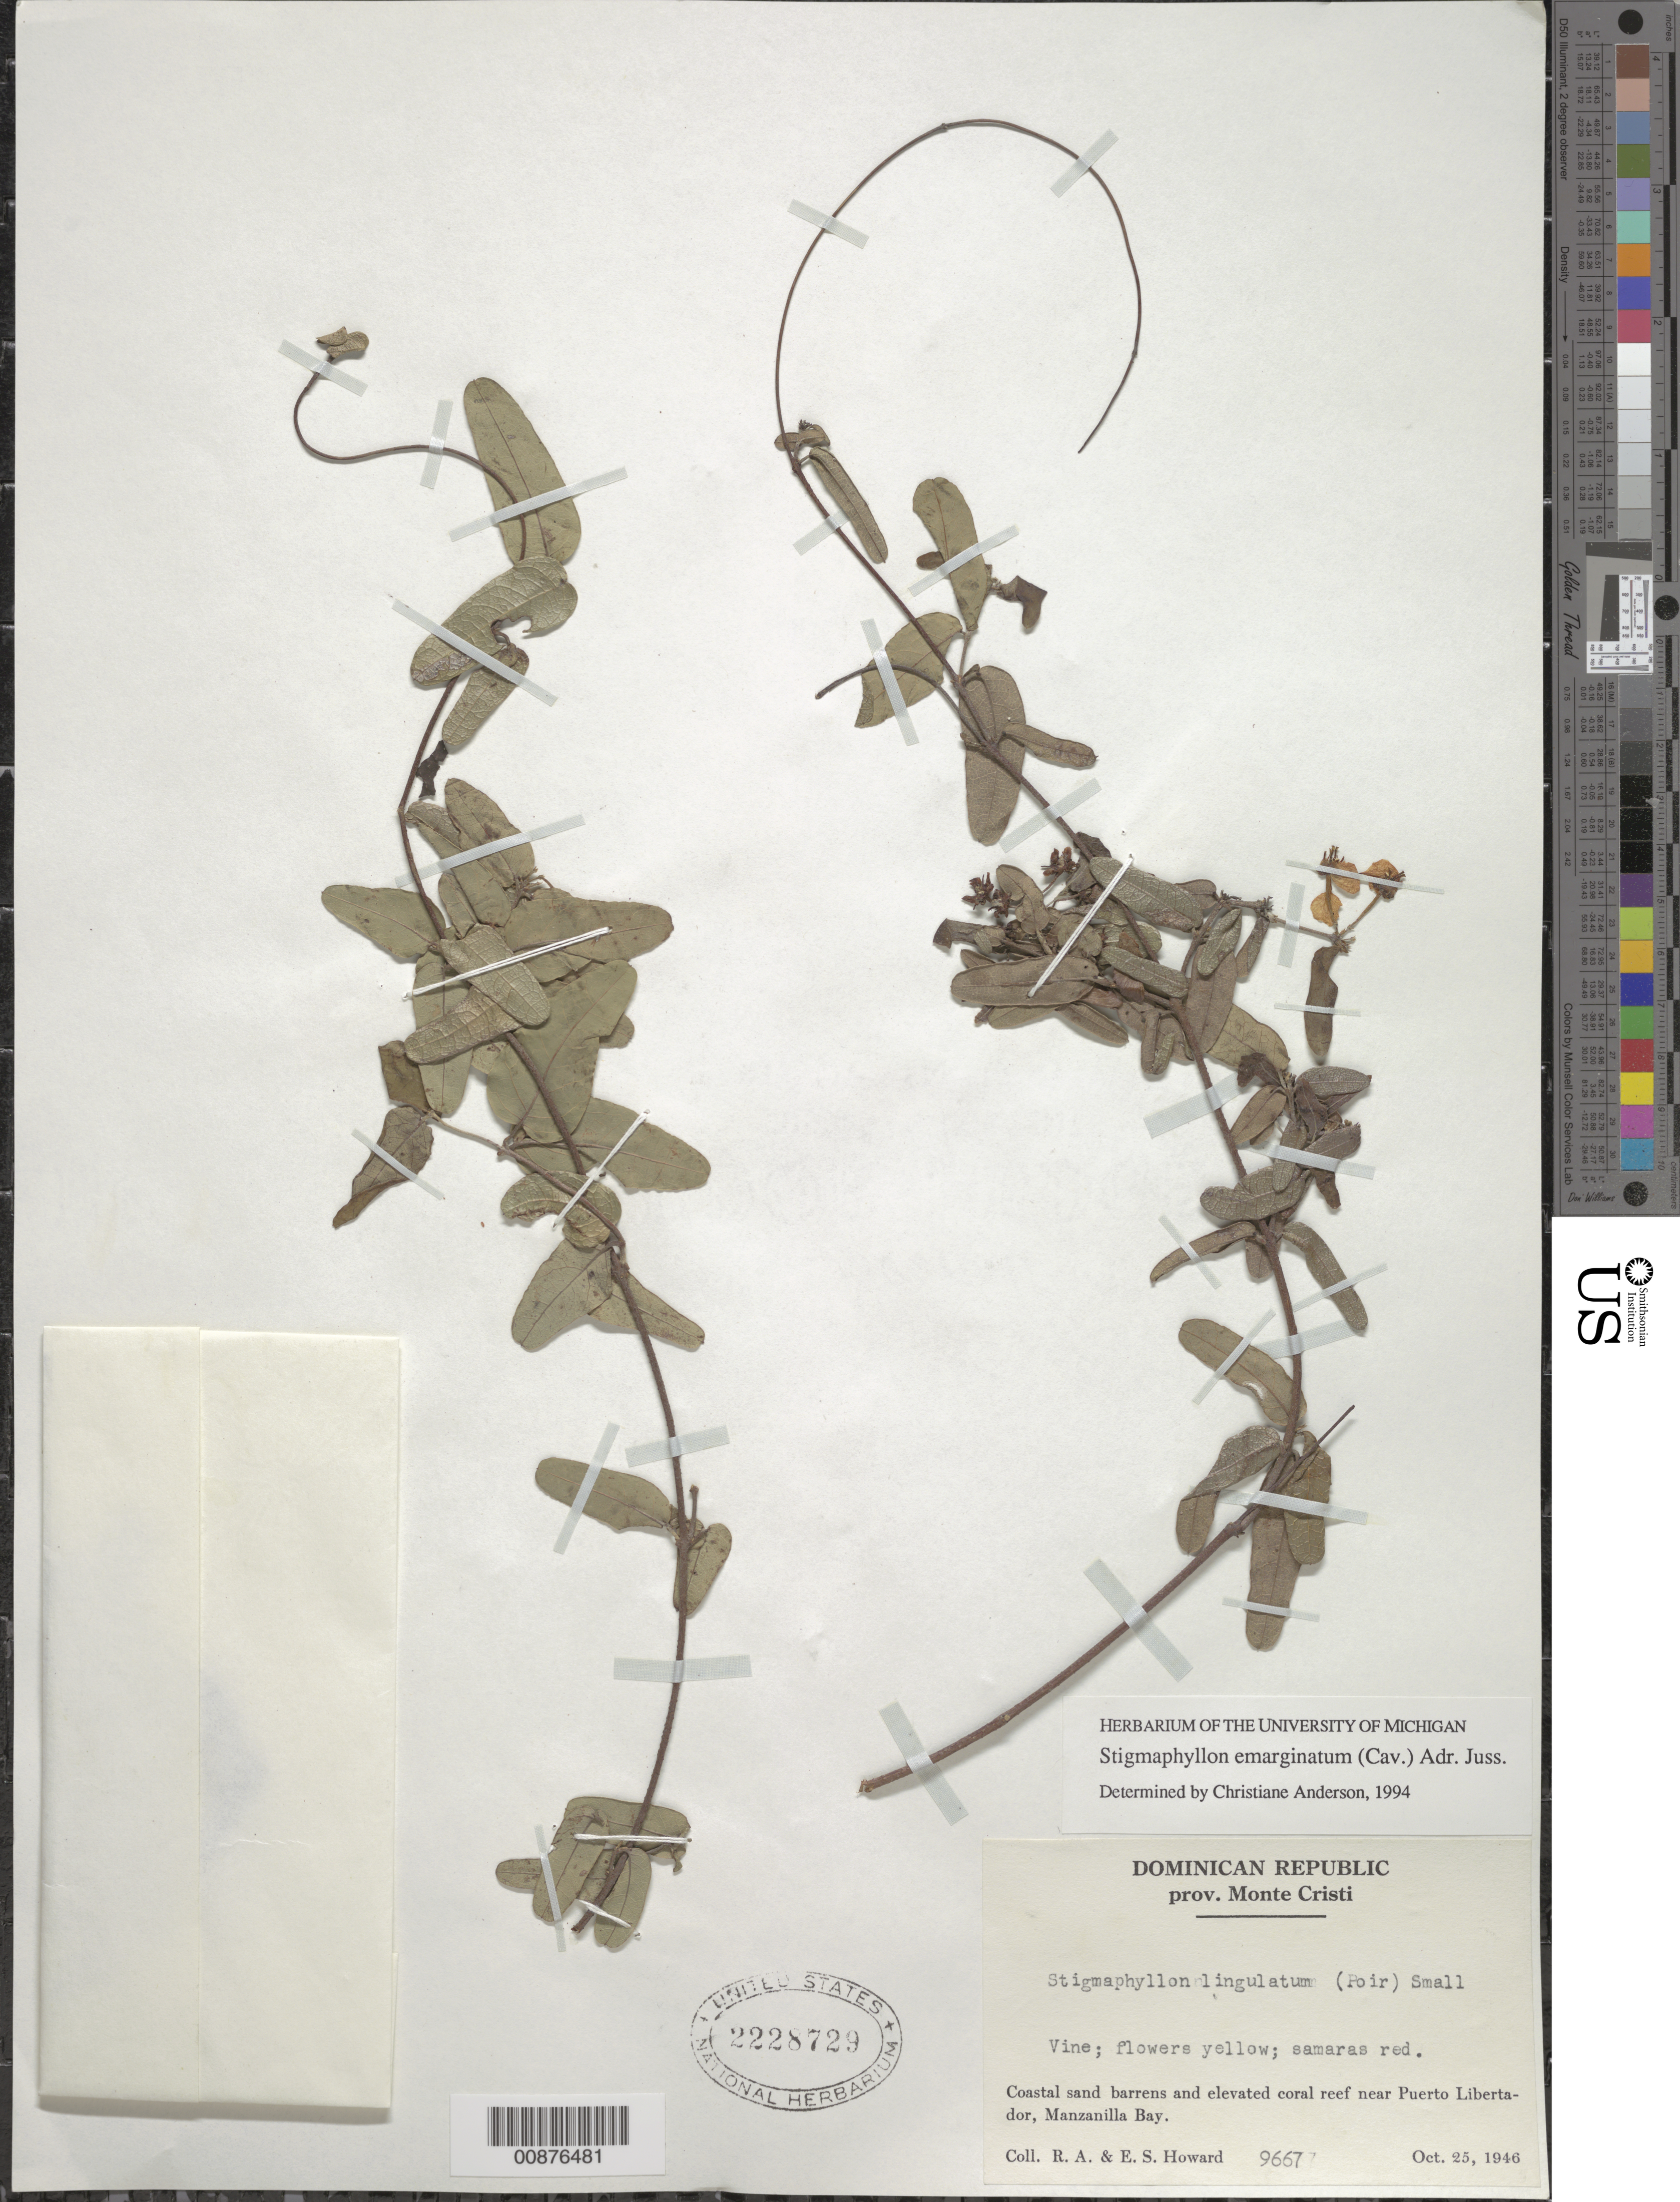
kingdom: Plantae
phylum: Tracheophyta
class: Magnoliopsida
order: Malpighiales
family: Malpighiaceae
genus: Stigmaphyllon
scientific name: Stigmaphyllon emarginatum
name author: (Cav.) A. Juss.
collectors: R. A. Howard & E. S. Howard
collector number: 9667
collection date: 1946-10-25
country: Dominican Republic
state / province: Monte Cristi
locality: Coastal sand barrens and elevated coral reef near Puerto Libertador, Manzanilla Bay.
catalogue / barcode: US 2228729